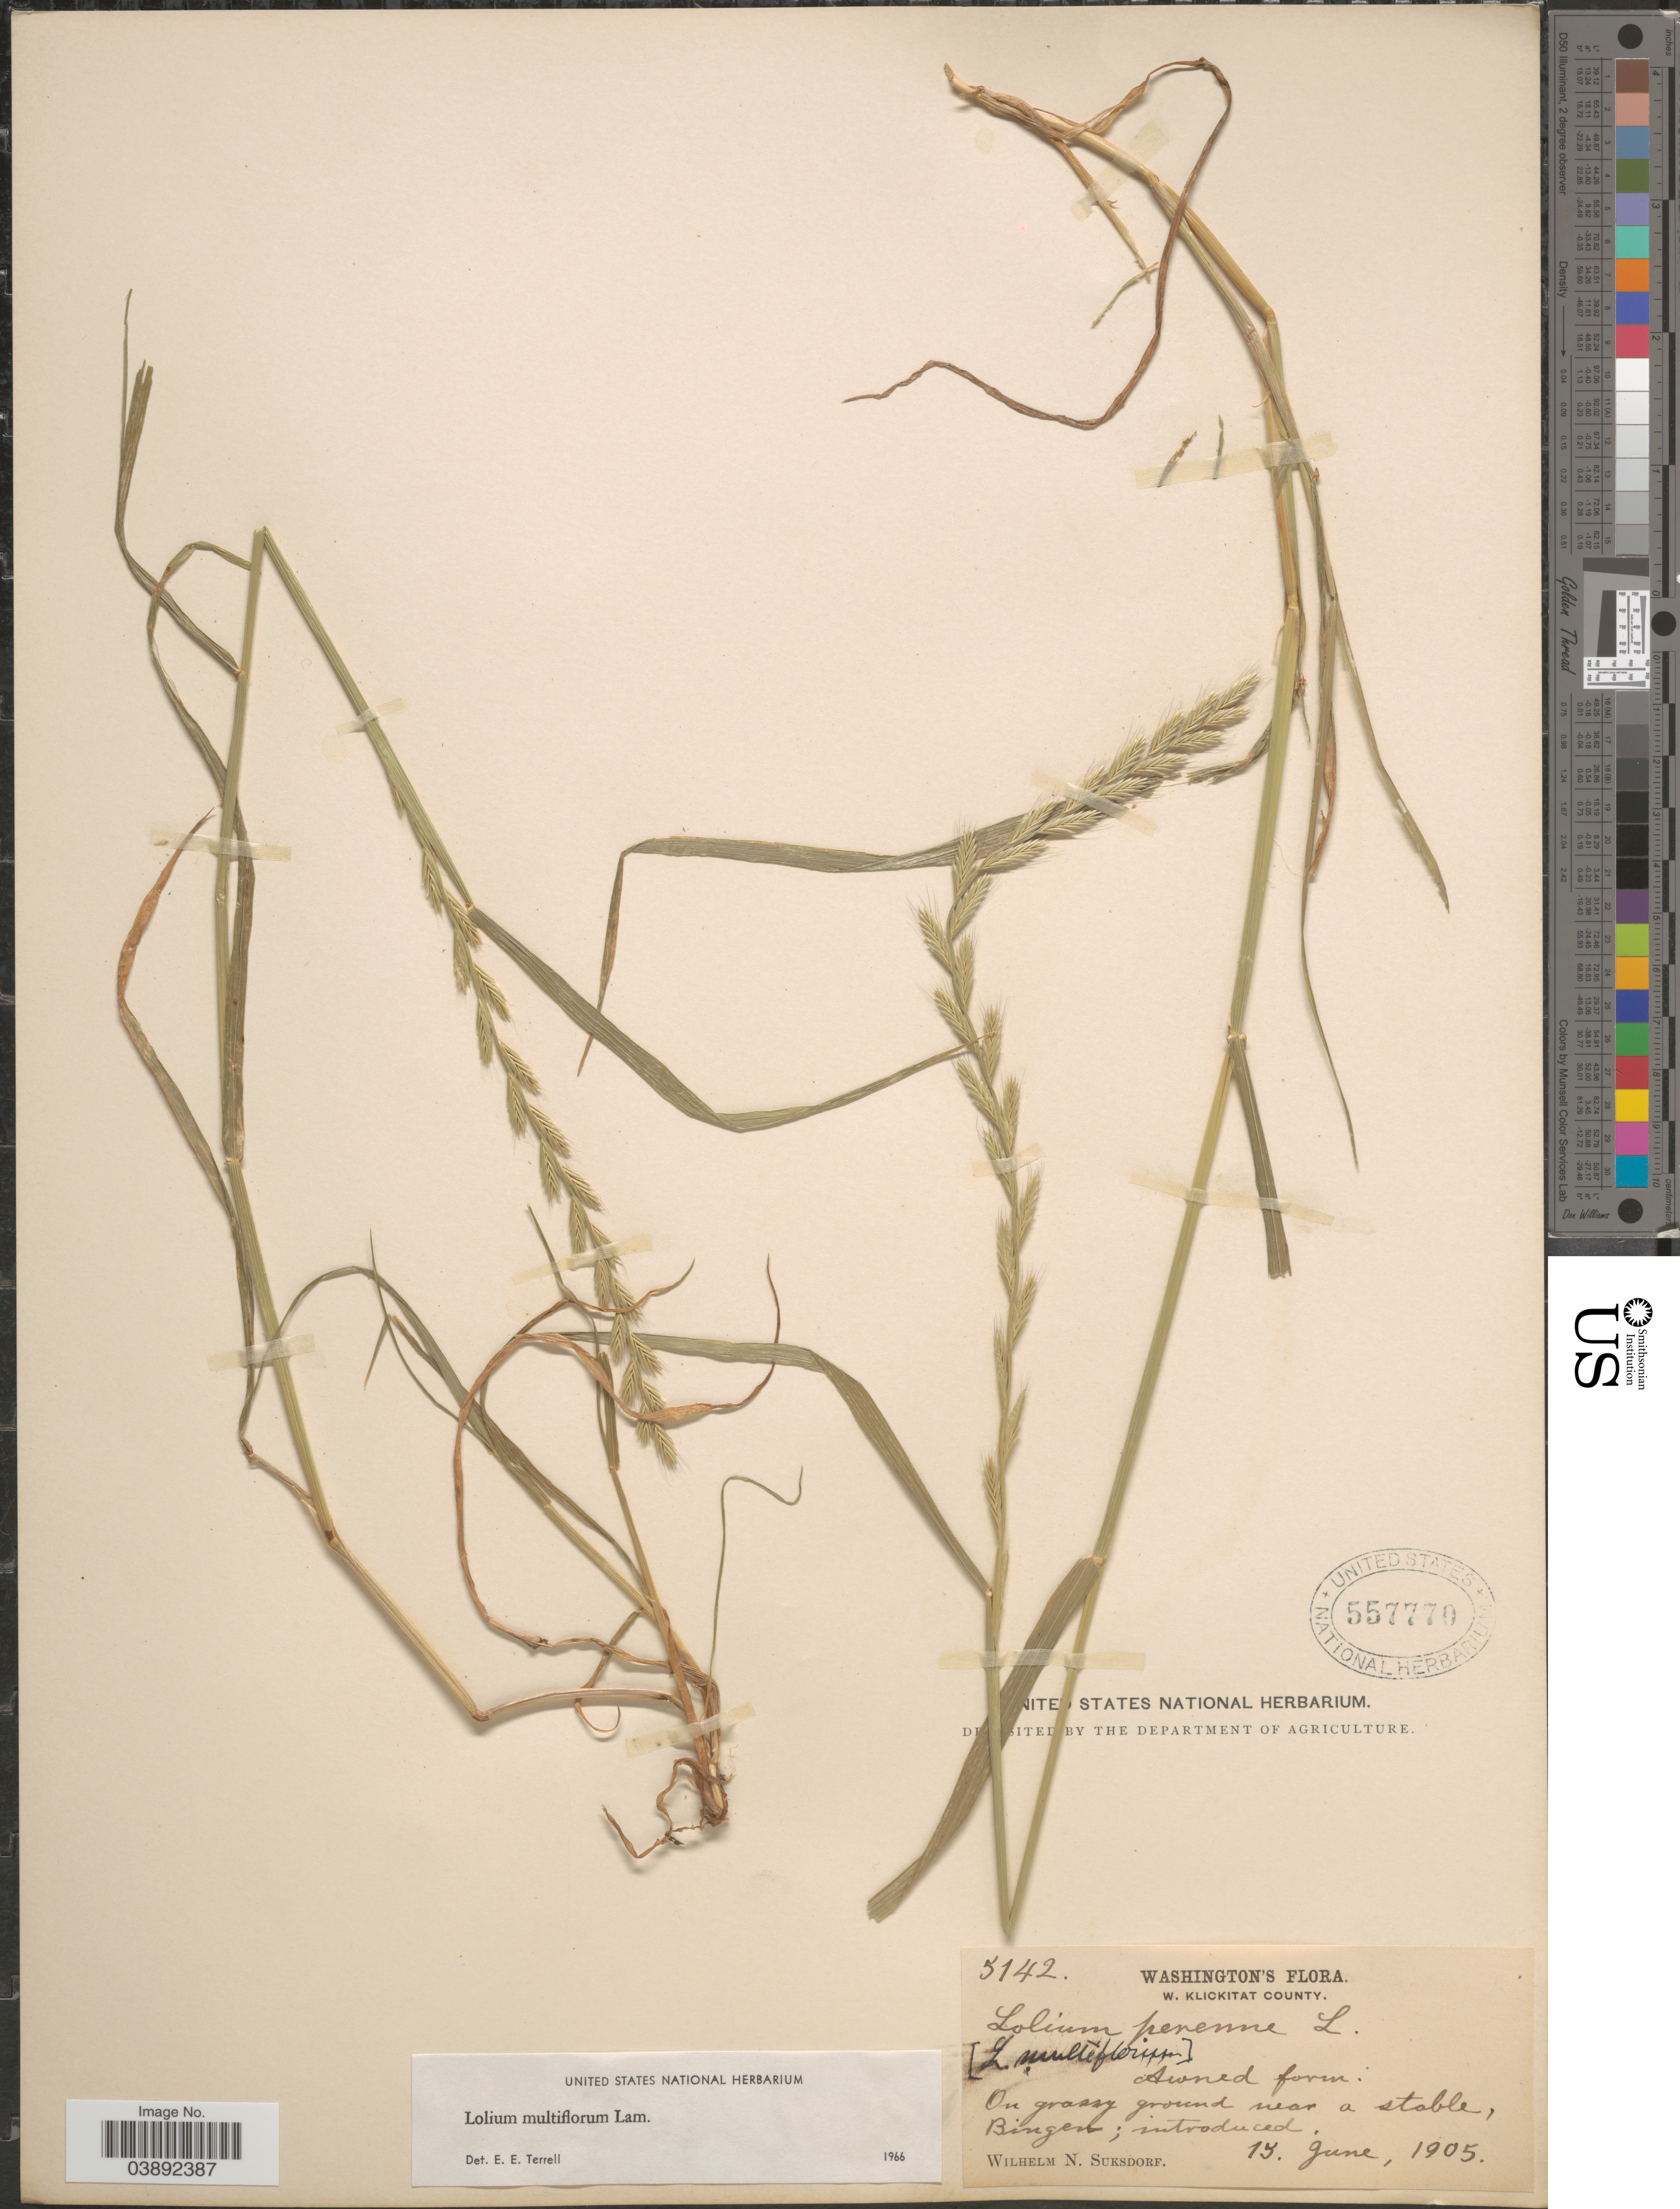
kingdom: Plantae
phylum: Tracheophyta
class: Liliopsida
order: Poales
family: Poaceae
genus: Lolium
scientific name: Lolium multiflorum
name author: Lam.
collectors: W. N. Suksdorf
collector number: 5142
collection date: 1905-06-15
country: United States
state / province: Washington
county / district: Klickitat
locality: W. Klickitat County. Near a stable, Bingen.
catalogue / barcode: US 557770